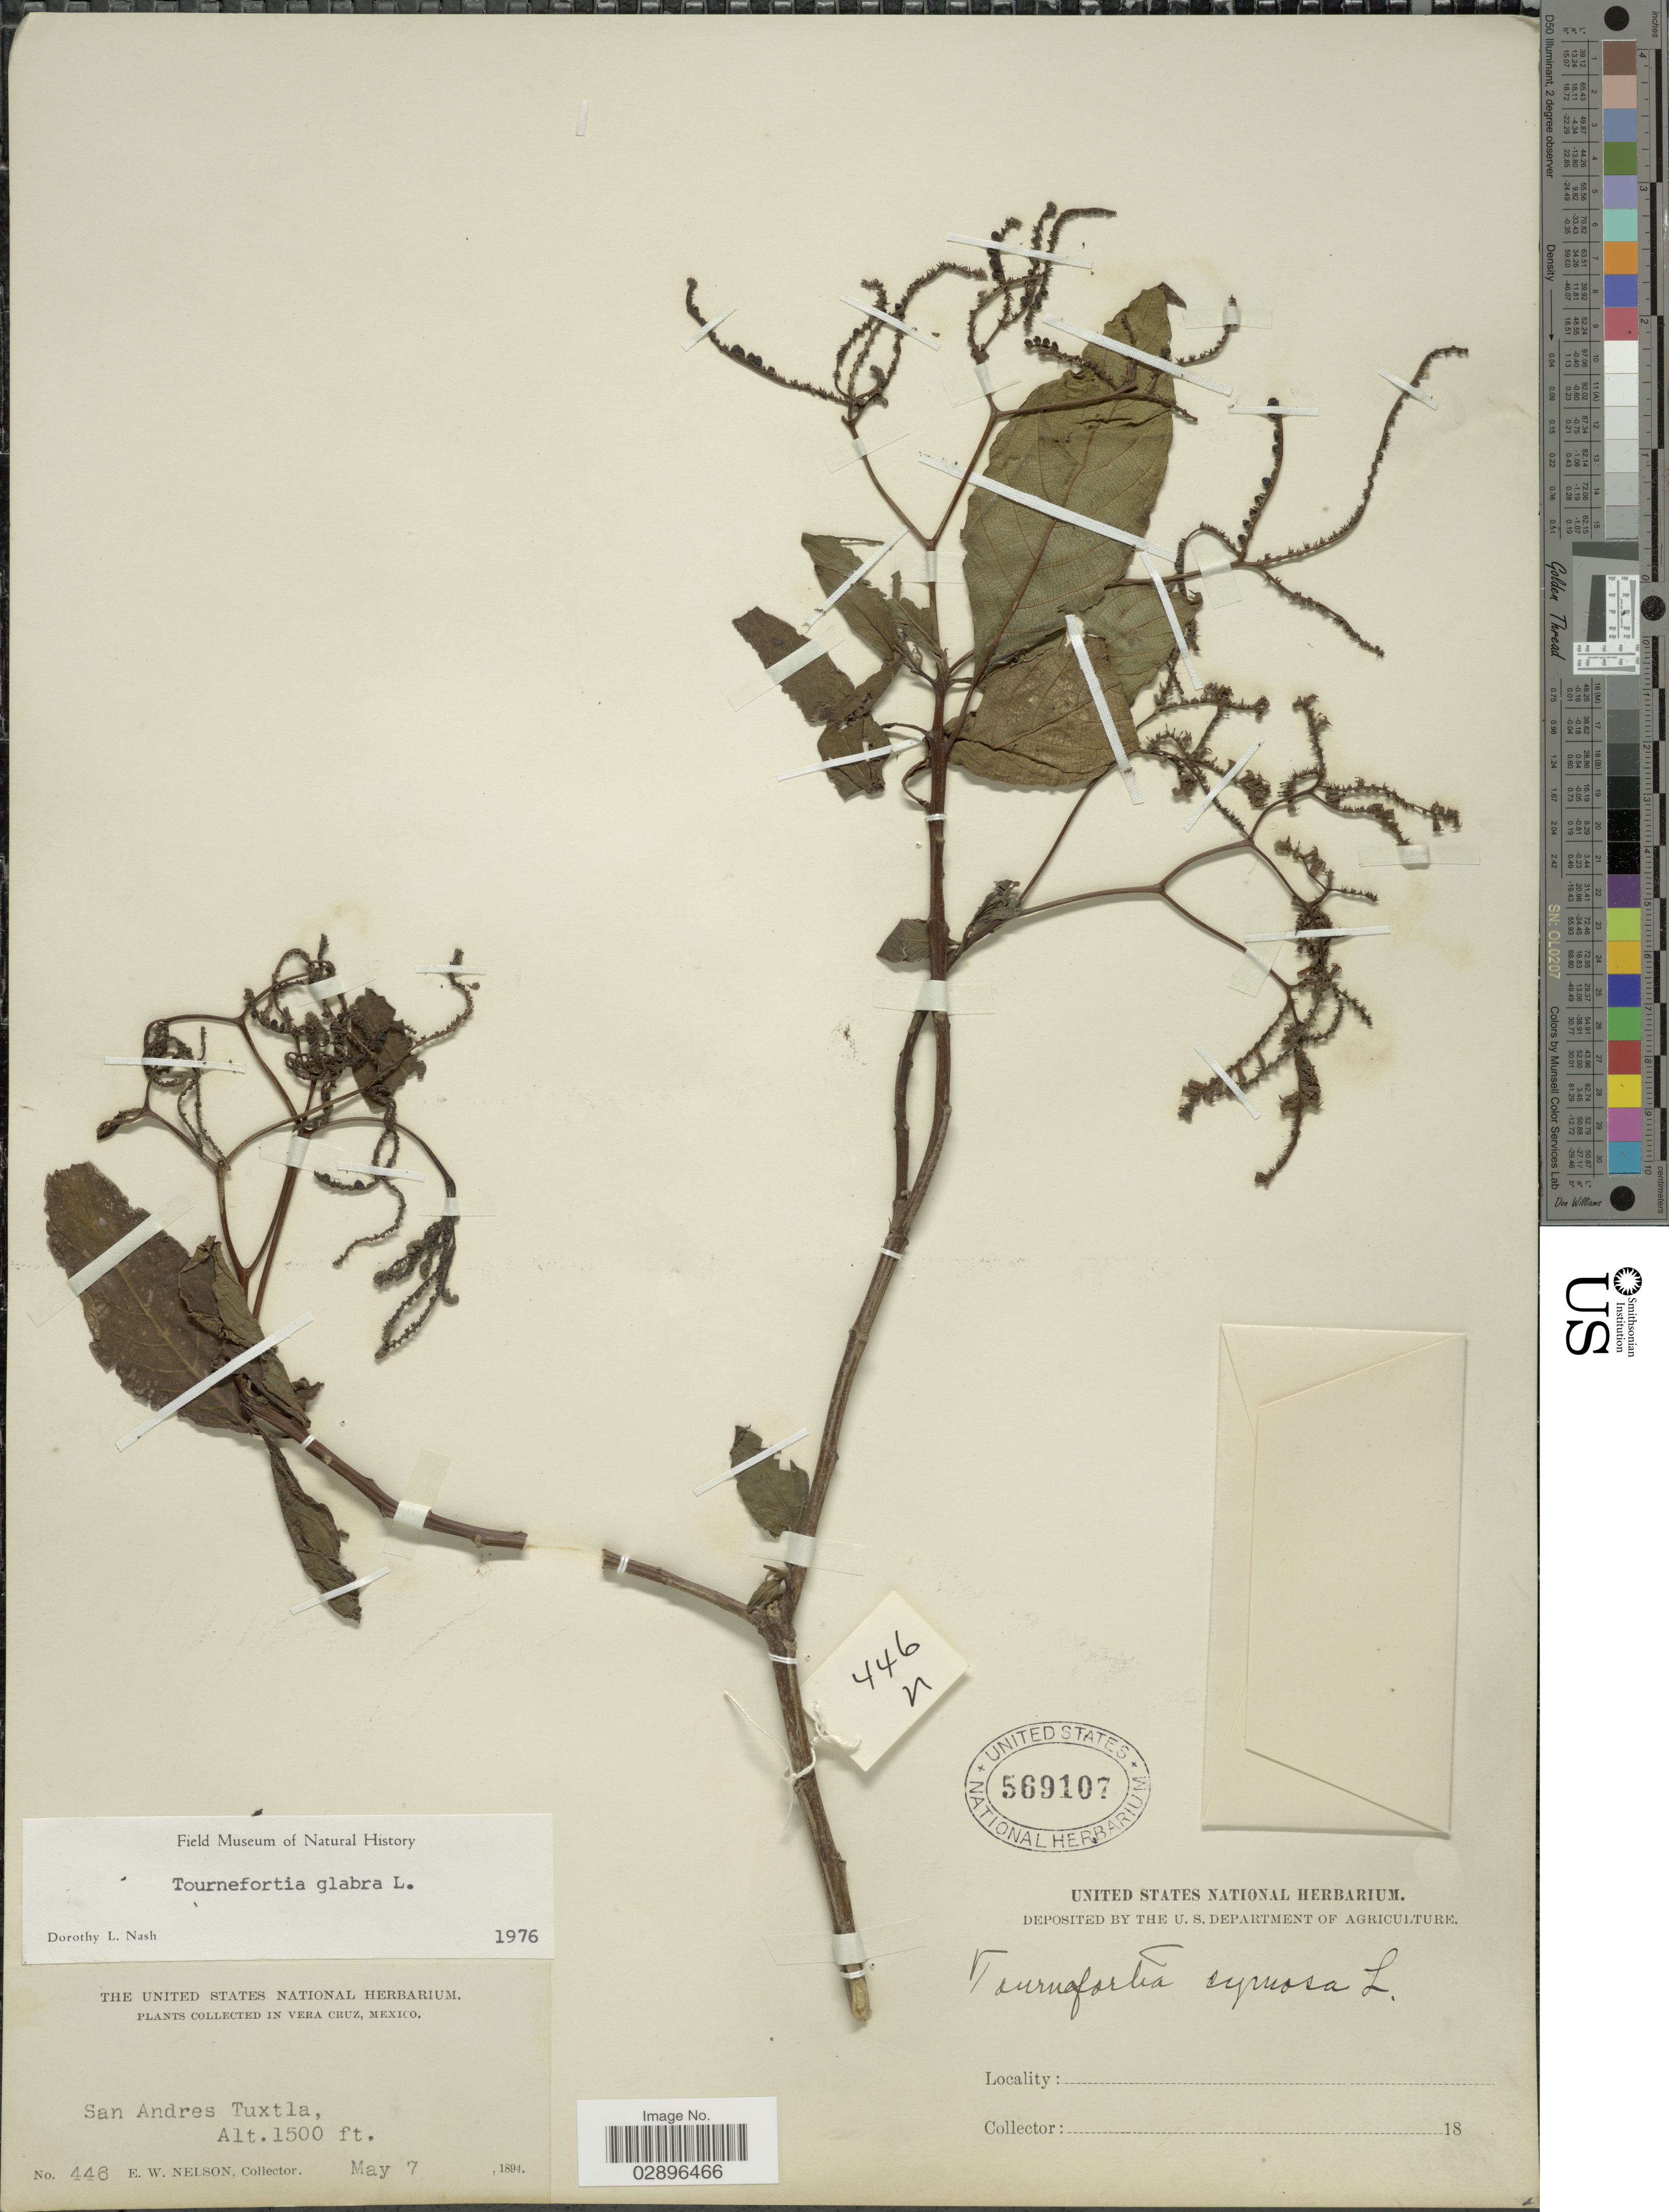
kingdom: Plantae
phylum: Tracheophyta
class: Magnoliopsida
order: Boraginales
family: Heliotropiaceae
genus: Tournefortia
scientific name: Tournefortia glabra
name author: L.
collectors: E. W. Nelson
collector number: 446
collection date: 1894-05-07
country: Mexico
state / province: Veracruz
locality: Vera Cruz. San Andres Tuxtla.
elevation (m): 457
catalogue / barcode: US 569107